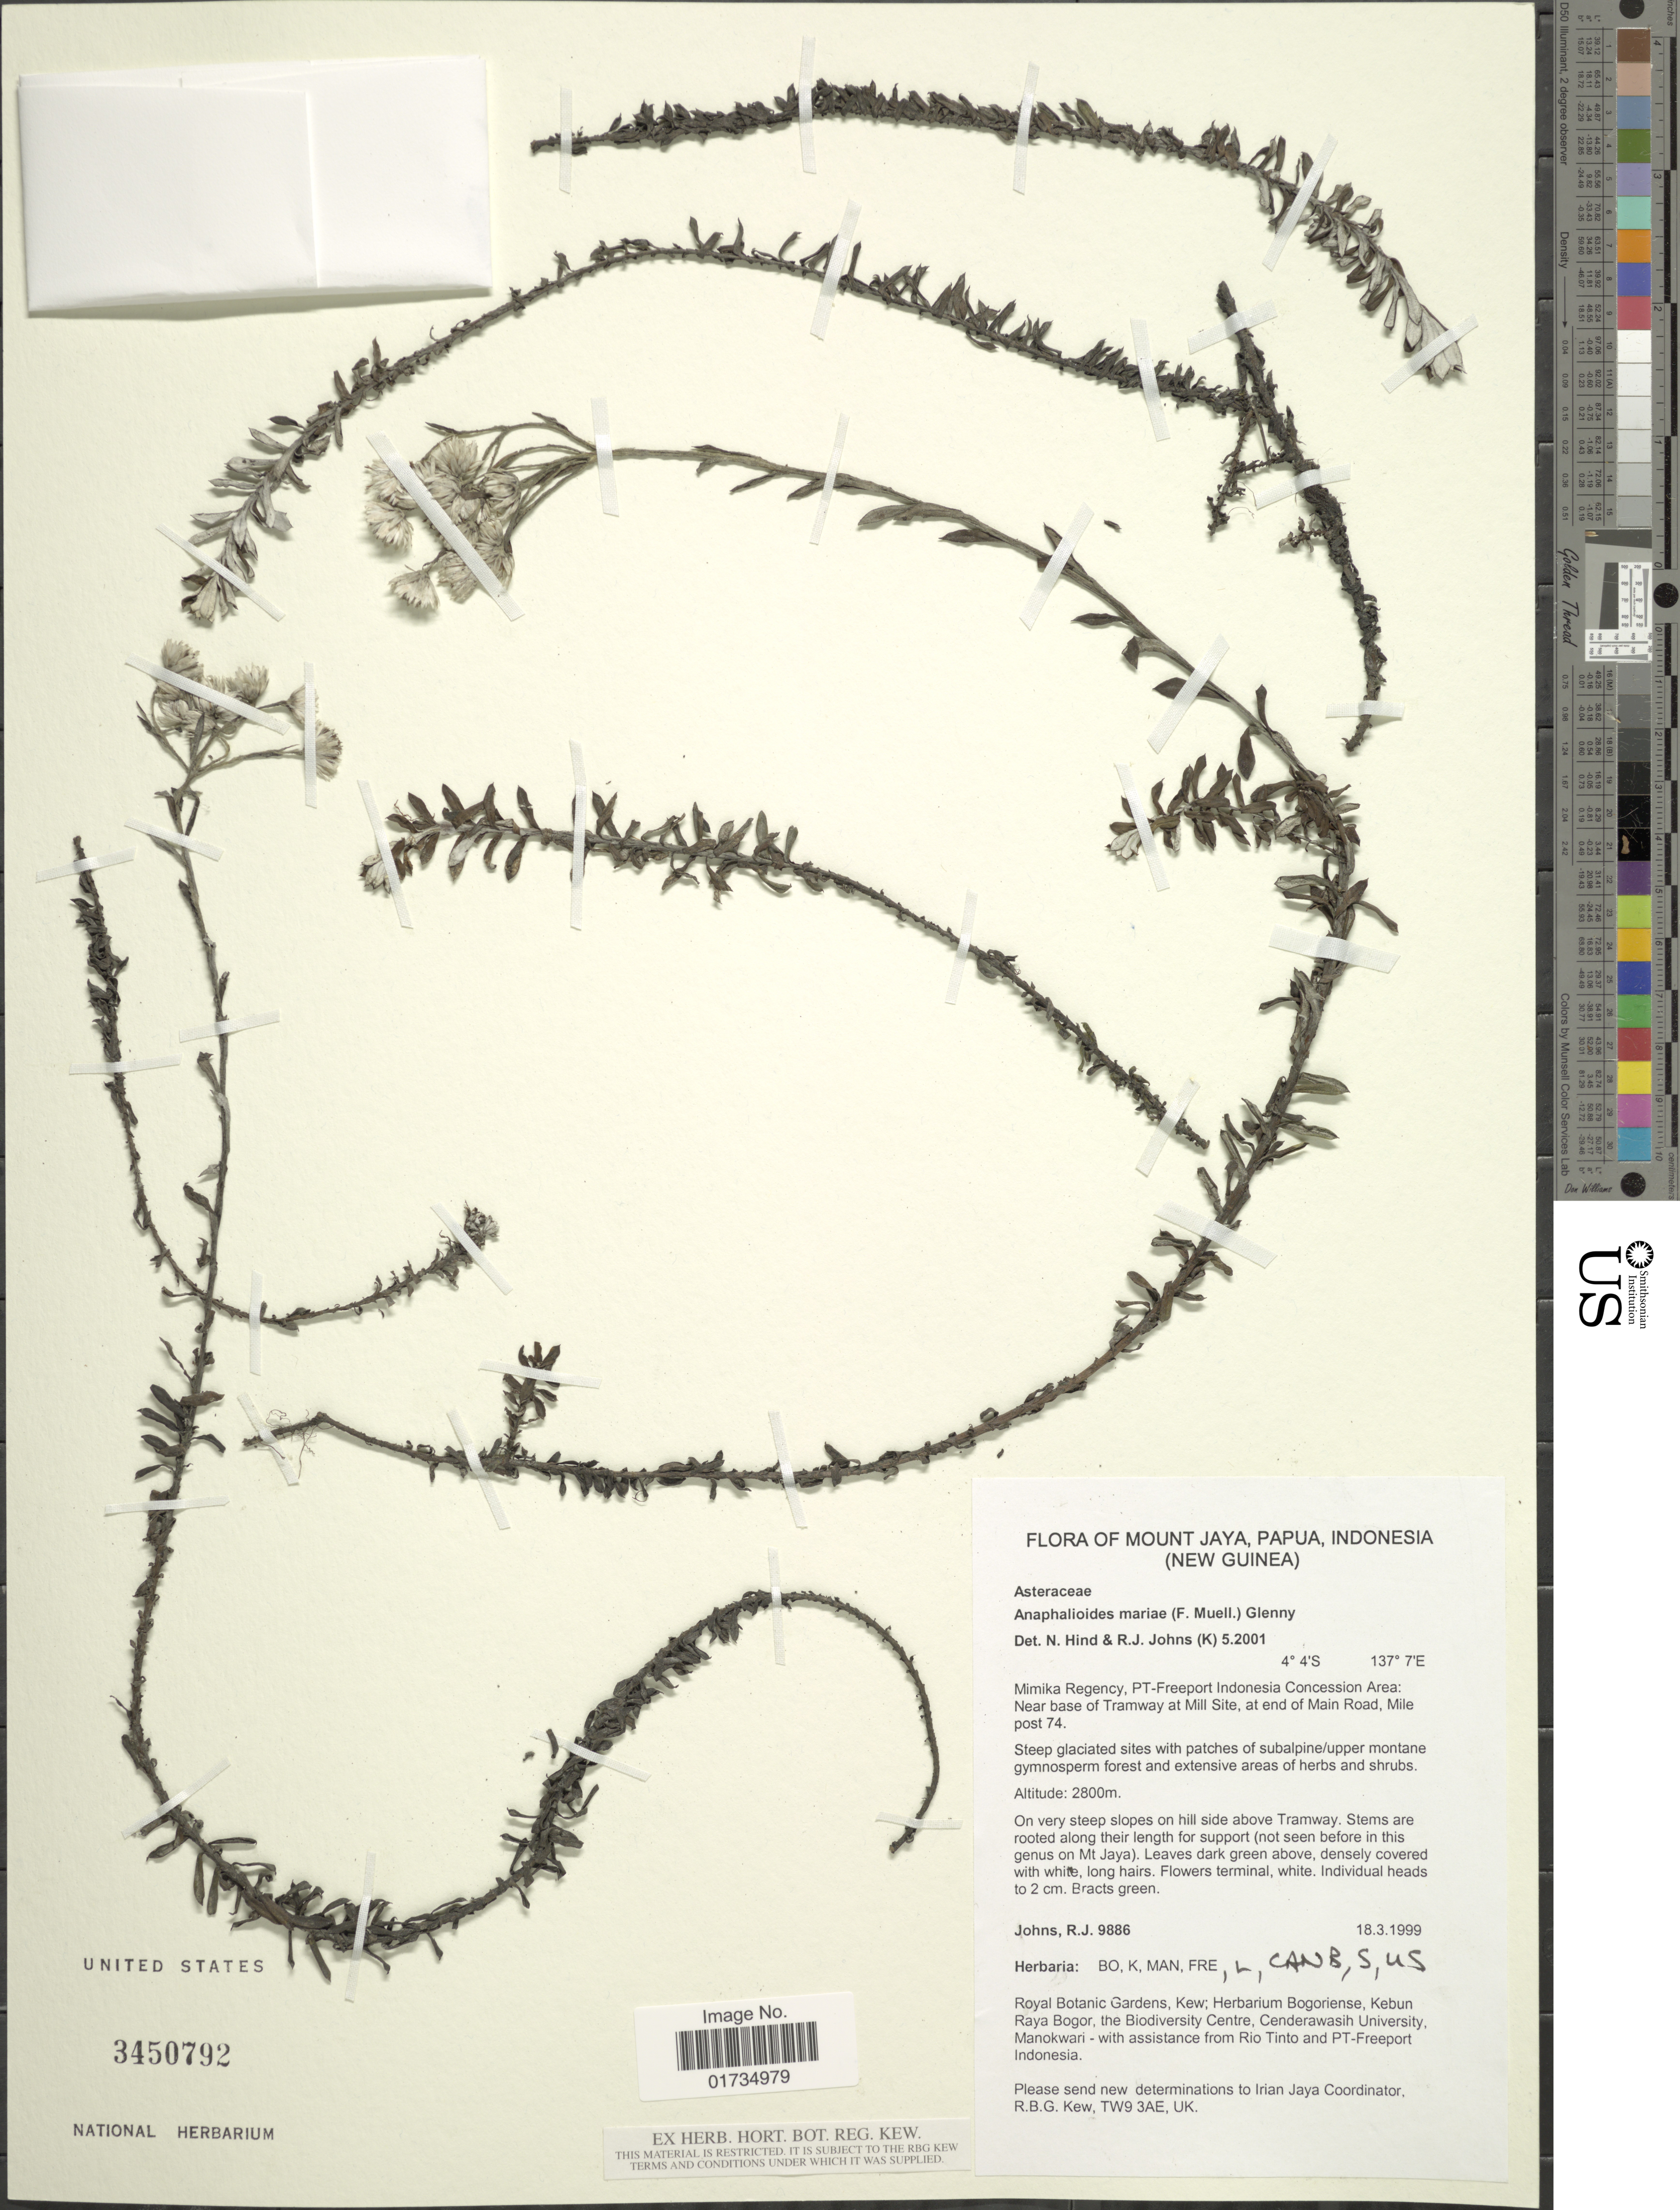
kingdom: Plantae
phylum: Tracheophyta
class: Magnoliopsida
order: Asterales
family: Asteraceae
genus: Anaphalis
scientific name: Anaphalis mariae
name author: F. Muell.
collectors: R. Johns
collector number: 9886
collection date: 1999-03-18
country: Indonesia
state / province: Papua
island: New Guinea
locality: Mount Jaya, Papua, Indonesia (New Guinea). Mimika Regency, PT- Freeport Indonesia Concession Area: Near base of Tramway at Mill Site, at end of Main Road, Mile post 74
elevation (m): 2800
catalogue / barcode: US 3450792